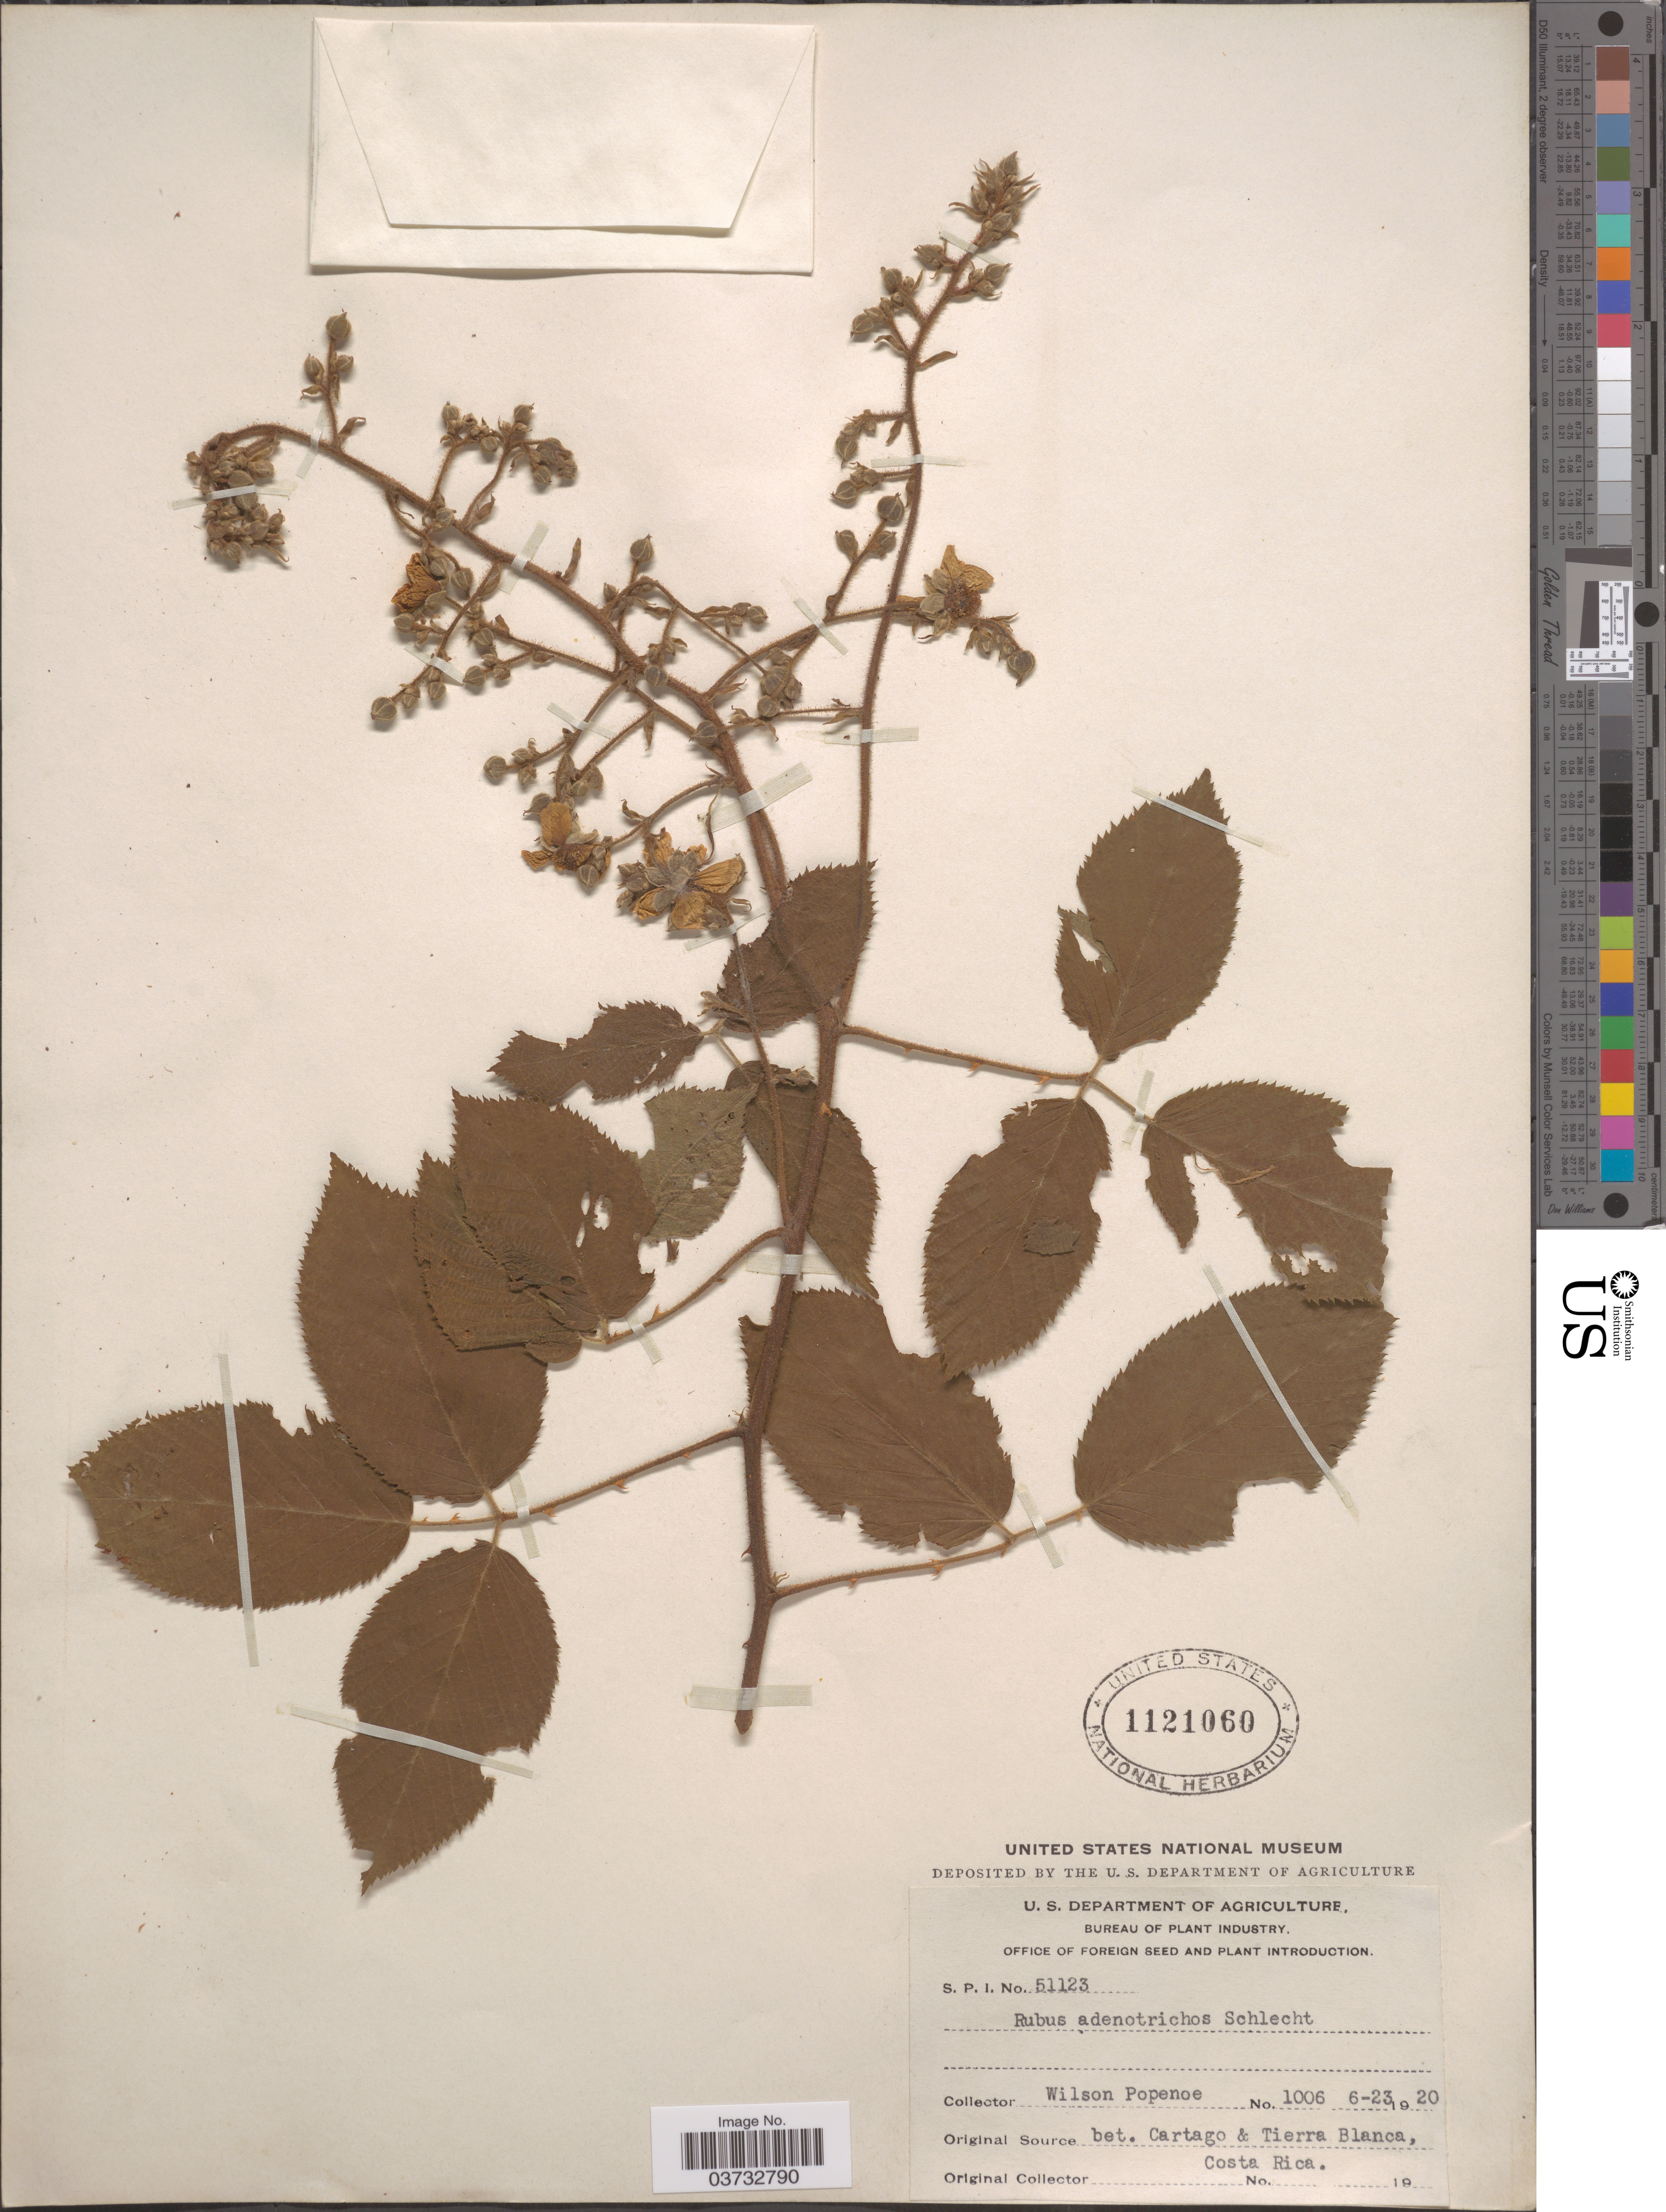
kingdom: Plantae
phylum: Tracheophyta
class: Magnoliopsida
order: Rosales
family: Rosaceae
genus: Rubus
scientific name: Rubus adenotrichos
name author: Schltdl.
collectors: F. Popenoe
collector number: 1006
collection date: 1920-06-23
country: Costa Rica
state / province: Cartago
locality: Bet. Cartago & Tierra Blanca.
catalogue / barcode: US 1121060